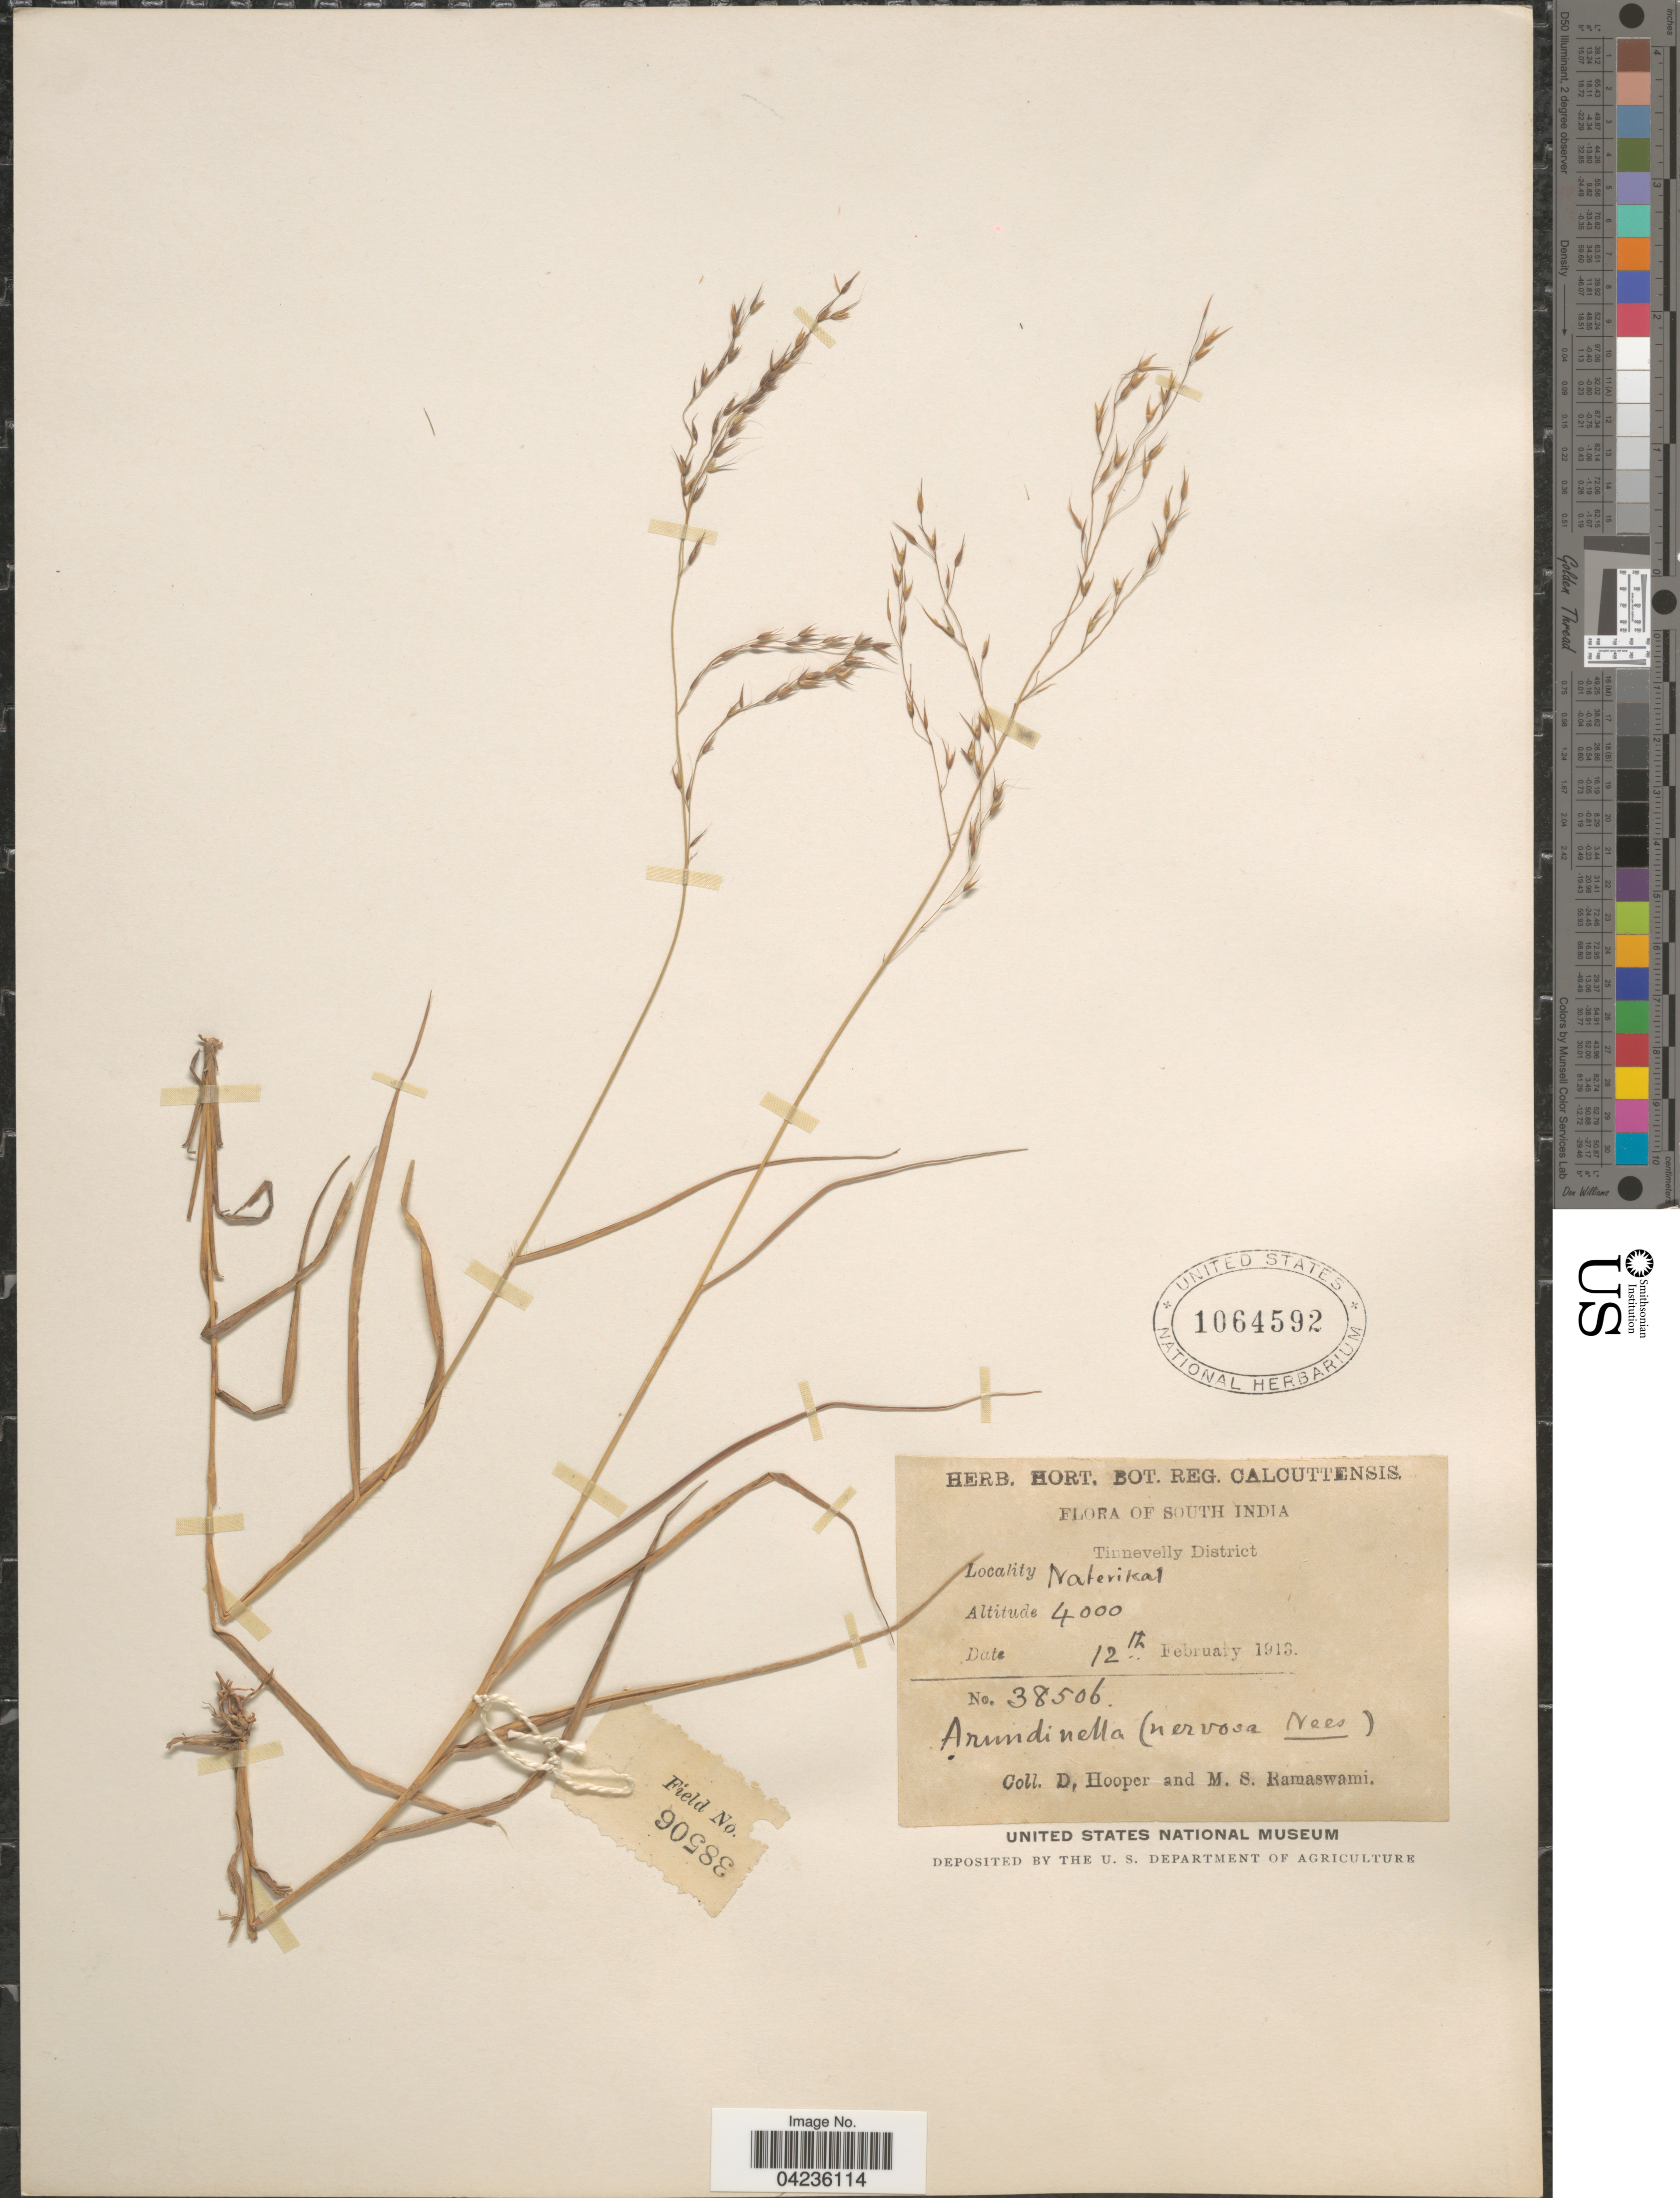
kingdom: Plantae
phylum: Tracheophyta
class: Liliopsida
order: Poales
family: Poaceae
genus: Arundinella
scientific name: Arundinella nervosa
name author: (Roxb.) Nees ex Hook. & Arn.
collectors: D. Hooper & M. Ramaswami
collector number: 38506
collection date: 1913-02-12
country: India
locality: South India. Naterikal. Tinnevelly District.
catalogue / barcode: US 1064592